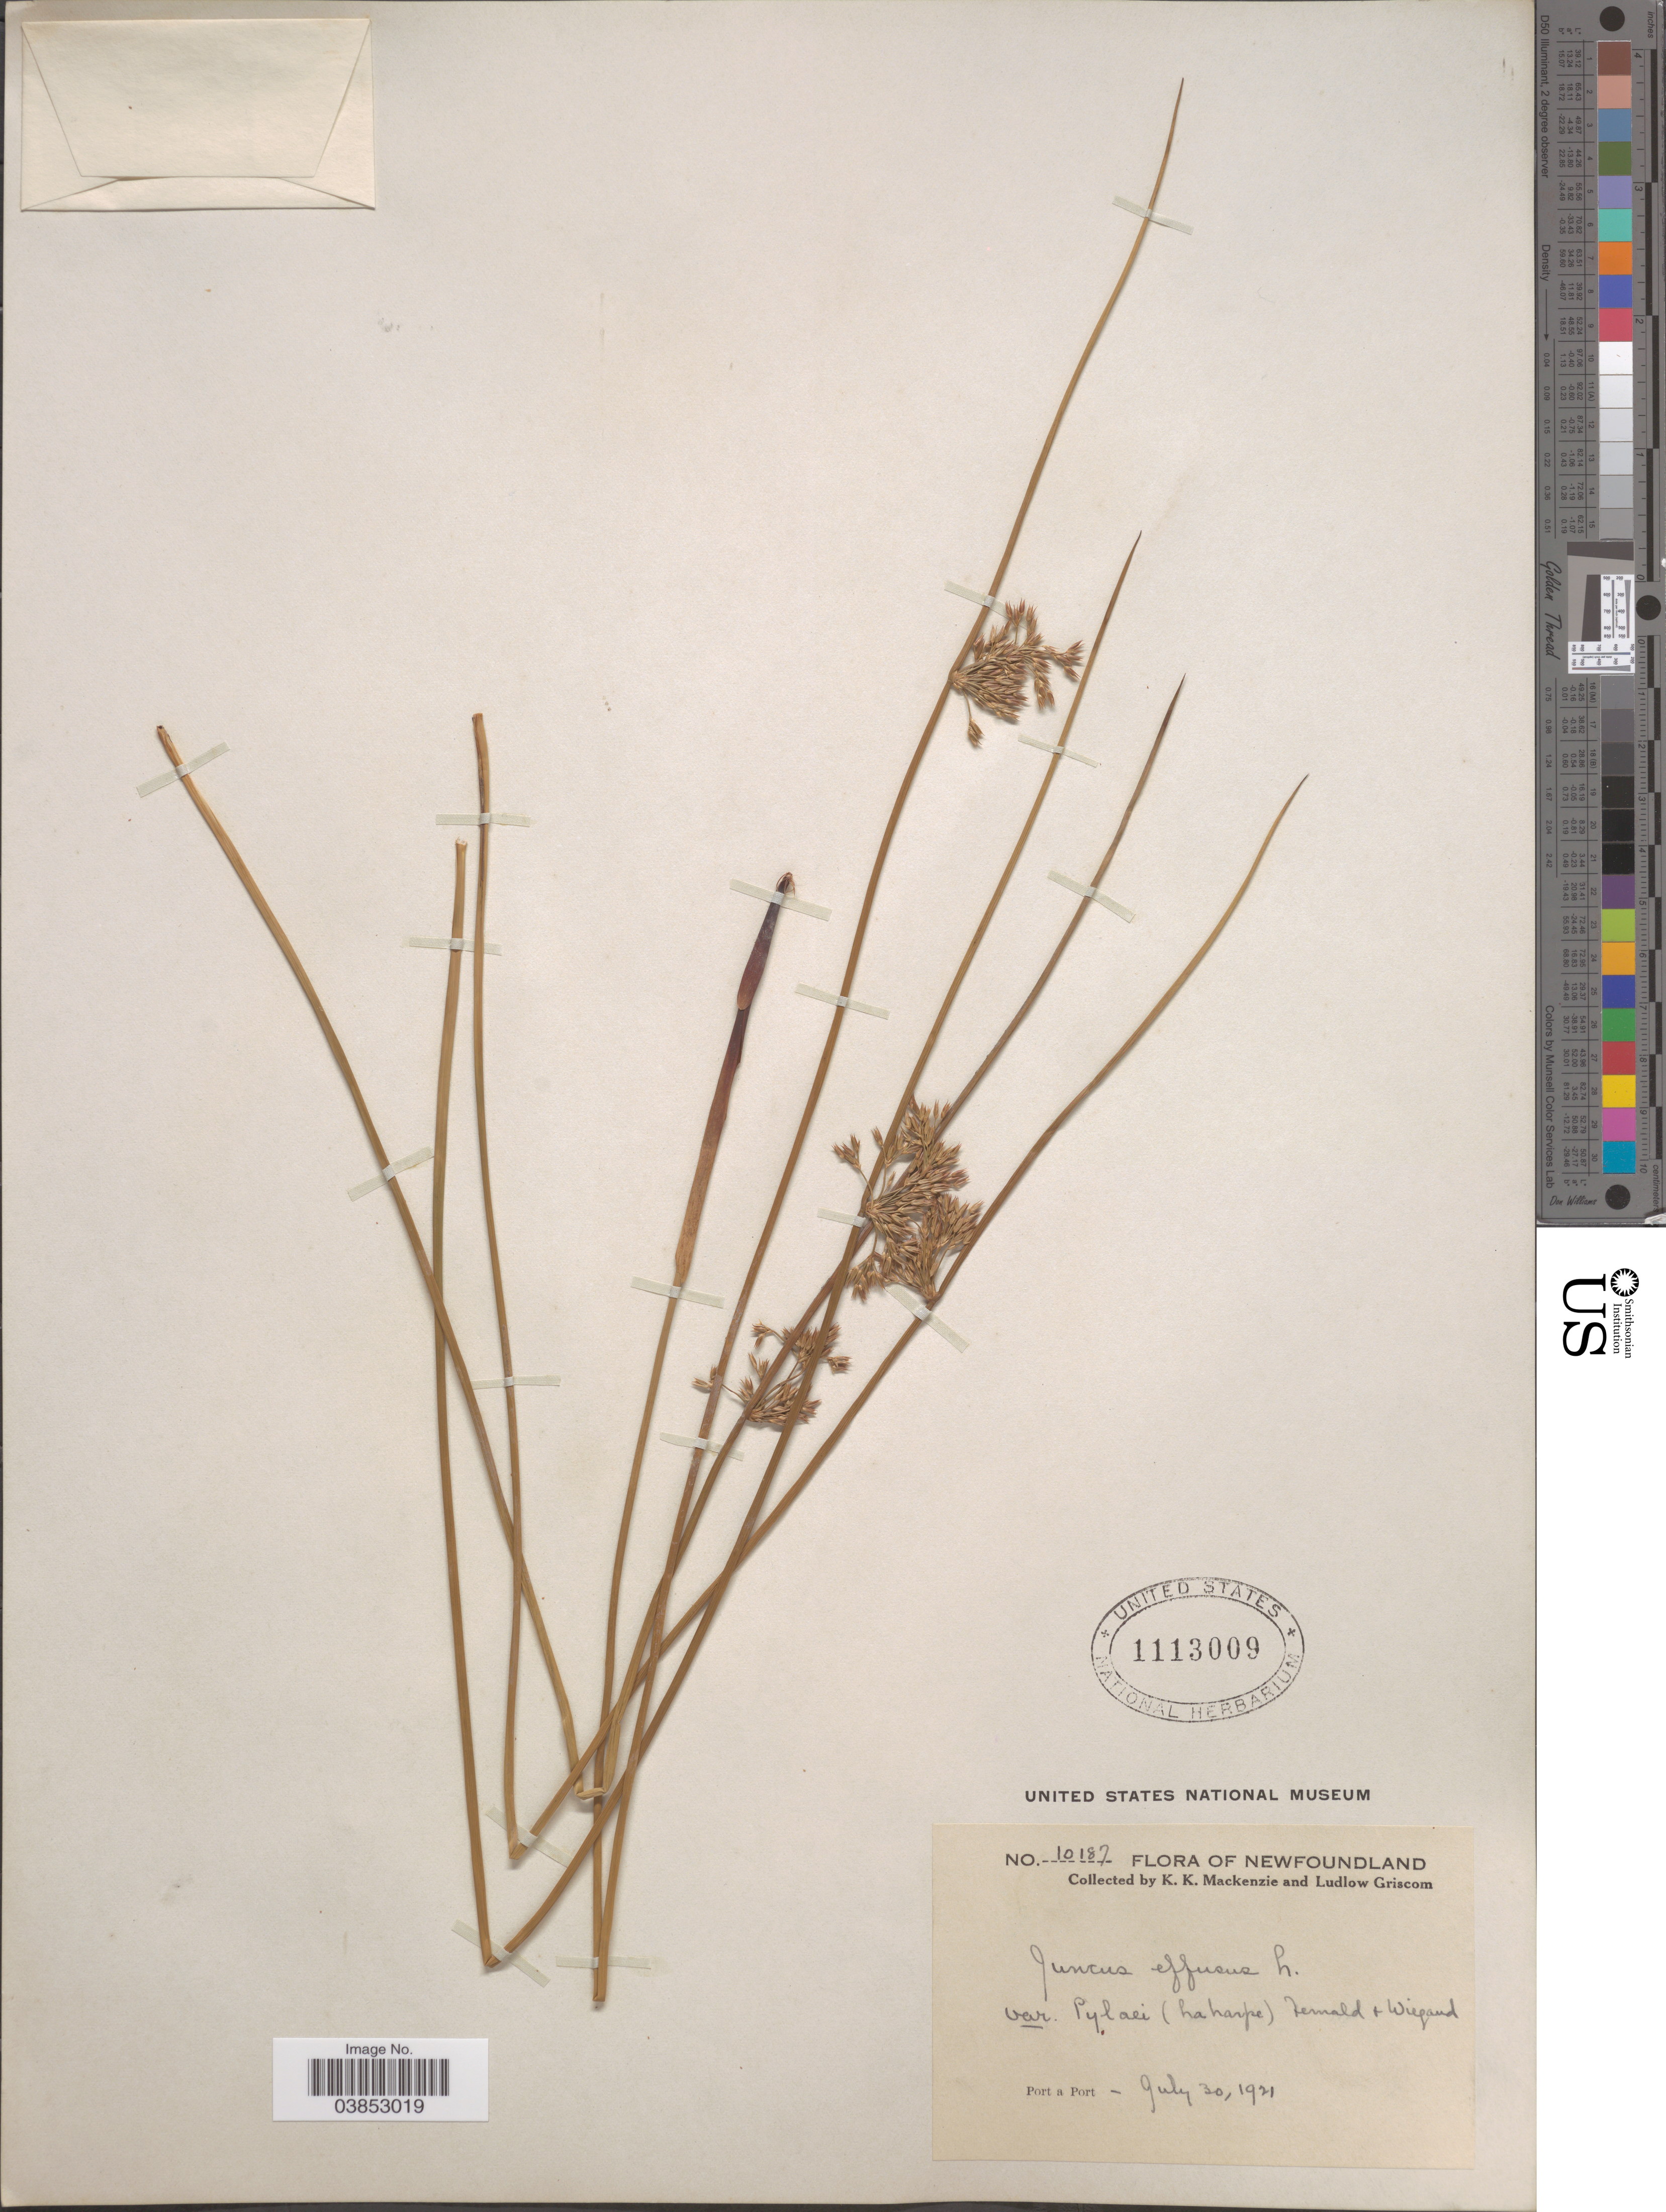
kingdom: Plantae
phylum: Tracheophyta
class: Liliopsida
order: Poales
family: Juncaceae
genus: Juncus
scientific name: Juncus effusus var. pylaei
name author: (Laharpe) Fernald & Wiegand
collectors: K. K. Mackenzie & L. Griscom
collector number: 10187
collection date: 1921-07-30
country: Canada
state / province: Newfoundland and Labrador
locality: Port a Port.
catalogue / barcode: US 1113009